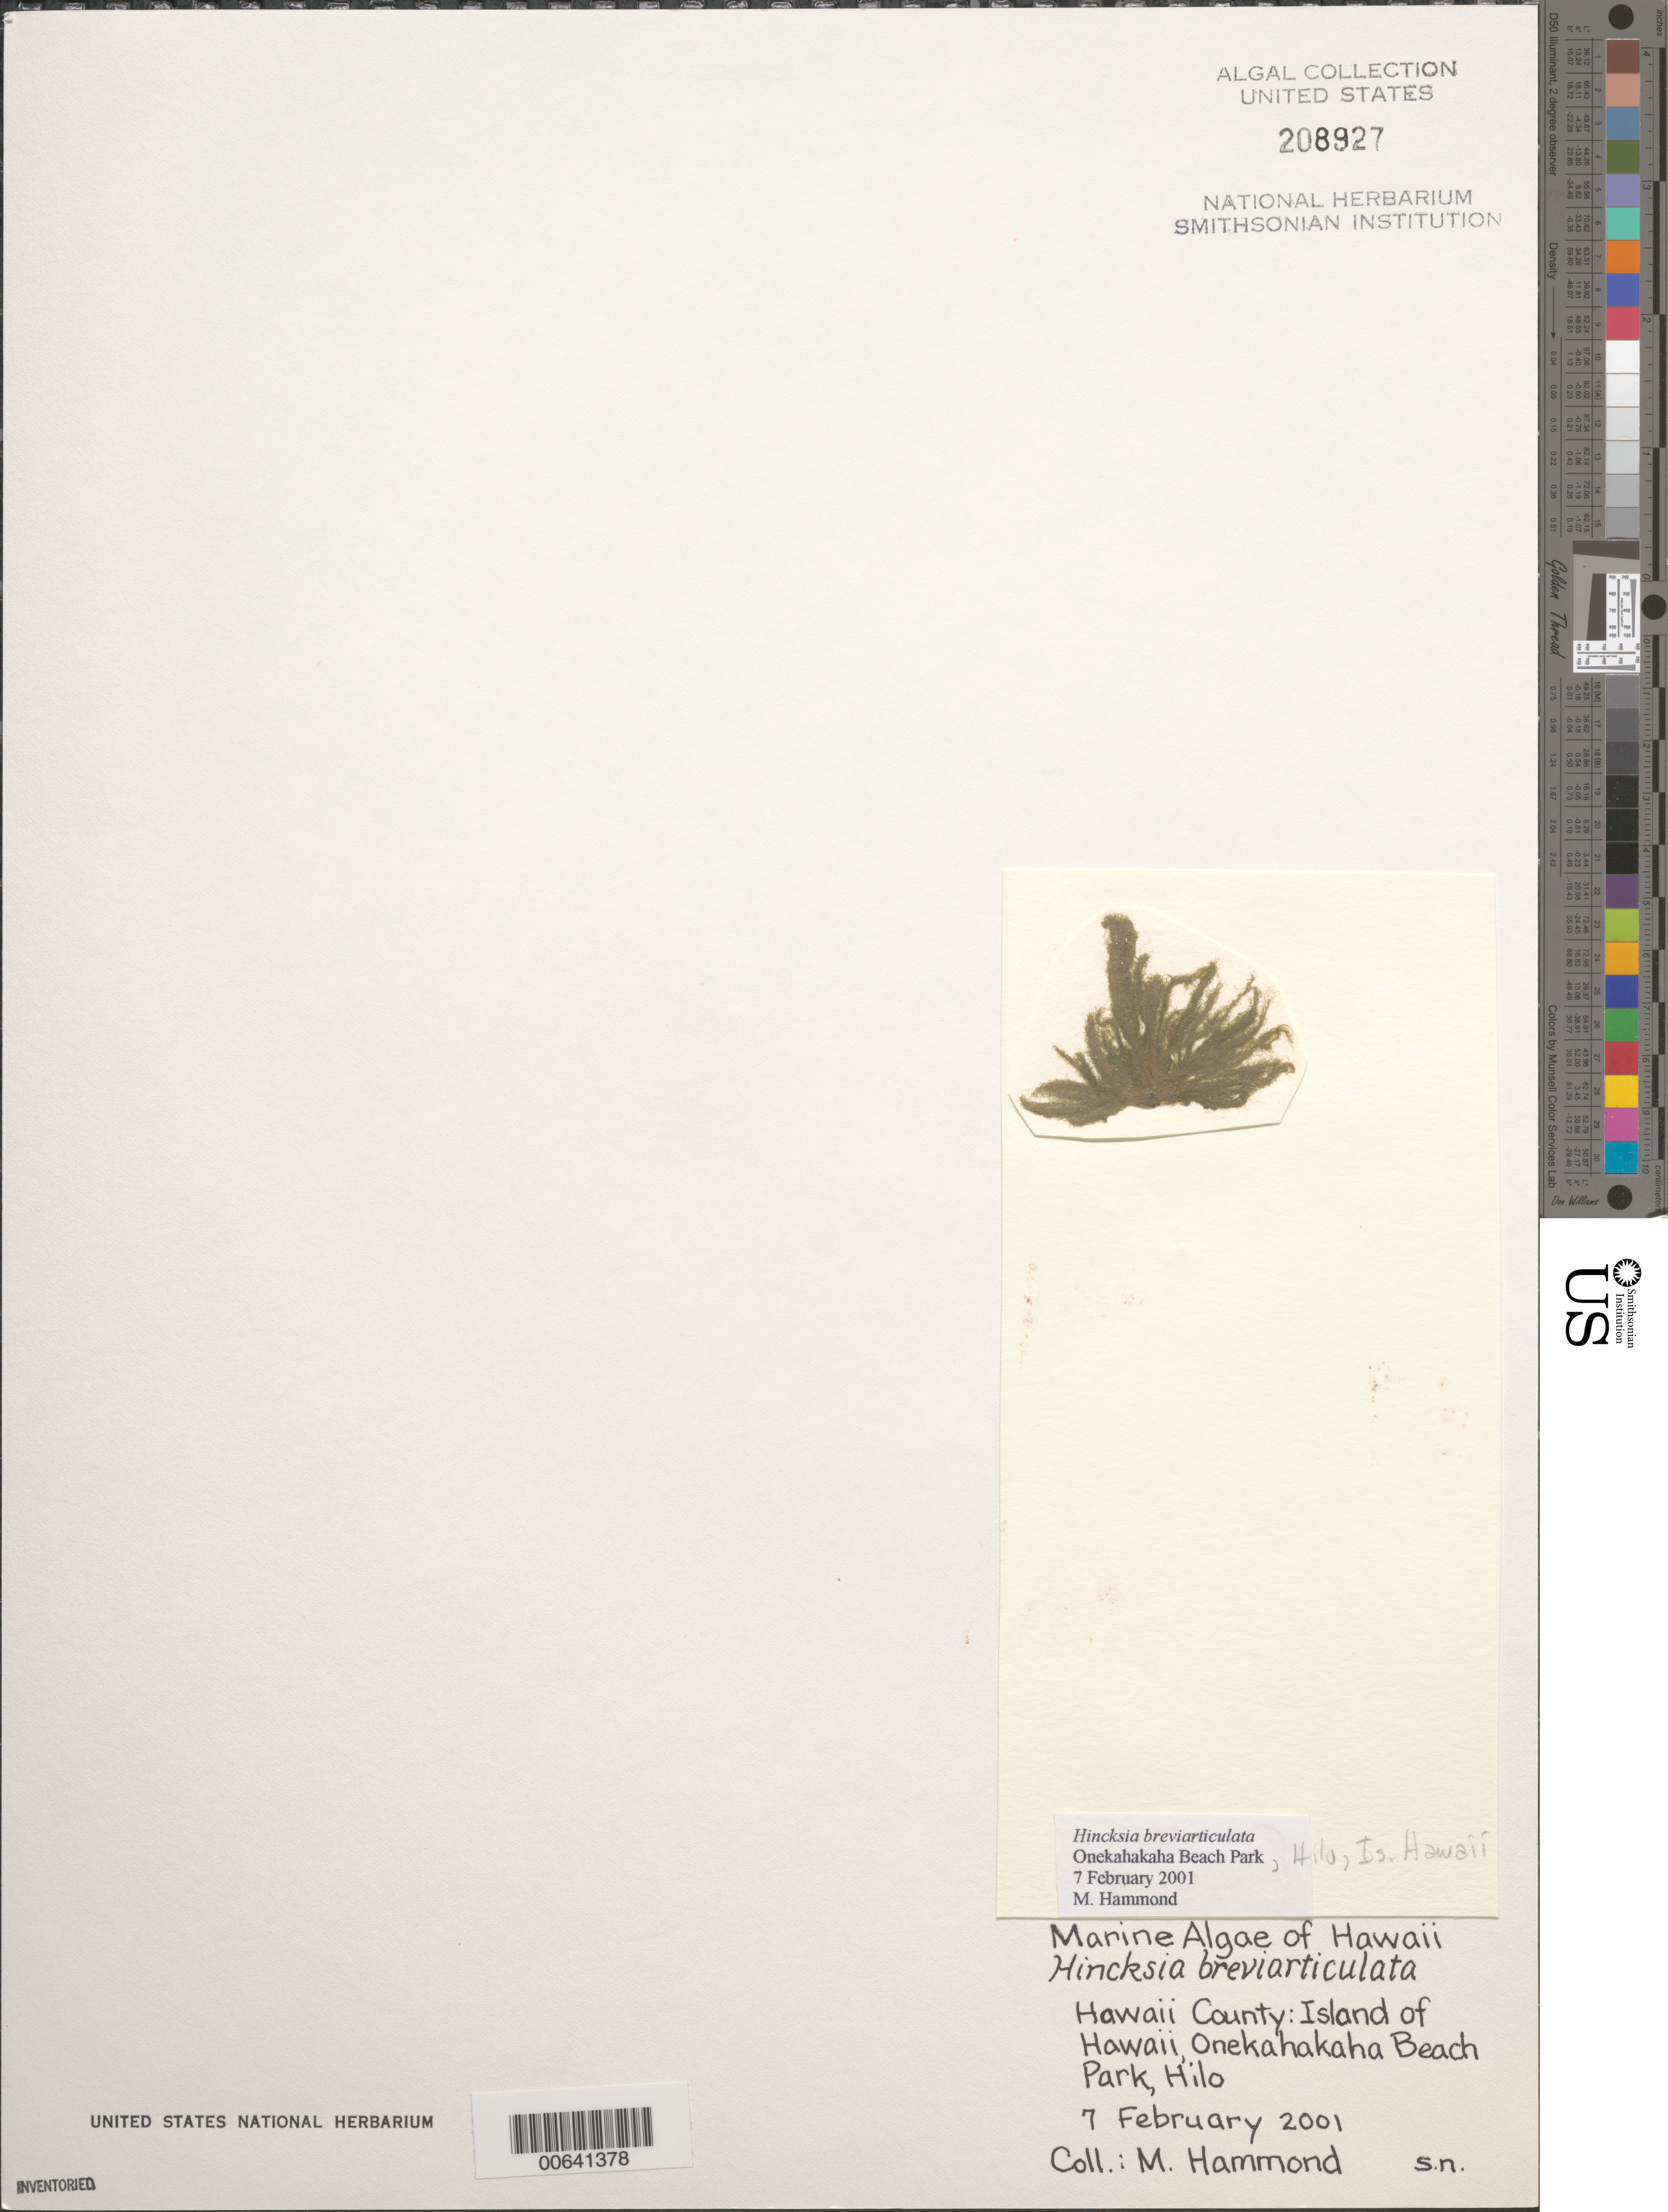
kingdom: Chromista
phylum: Ochrophyta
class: Phaeophyceae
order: Scytothamnales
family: Asteronemataceae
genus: Asteronema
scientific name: Asteronema breviarticulatum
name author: (J. Agardh) Ouriques & Bouzon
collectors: M. Hammond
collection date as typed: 07 Feb 2001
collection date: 2001-02-07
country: United States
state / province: Hawaii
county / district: Hawaii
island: Hawaii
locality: Onekahakaha Beach Park, Hilo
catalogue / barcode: US 208927